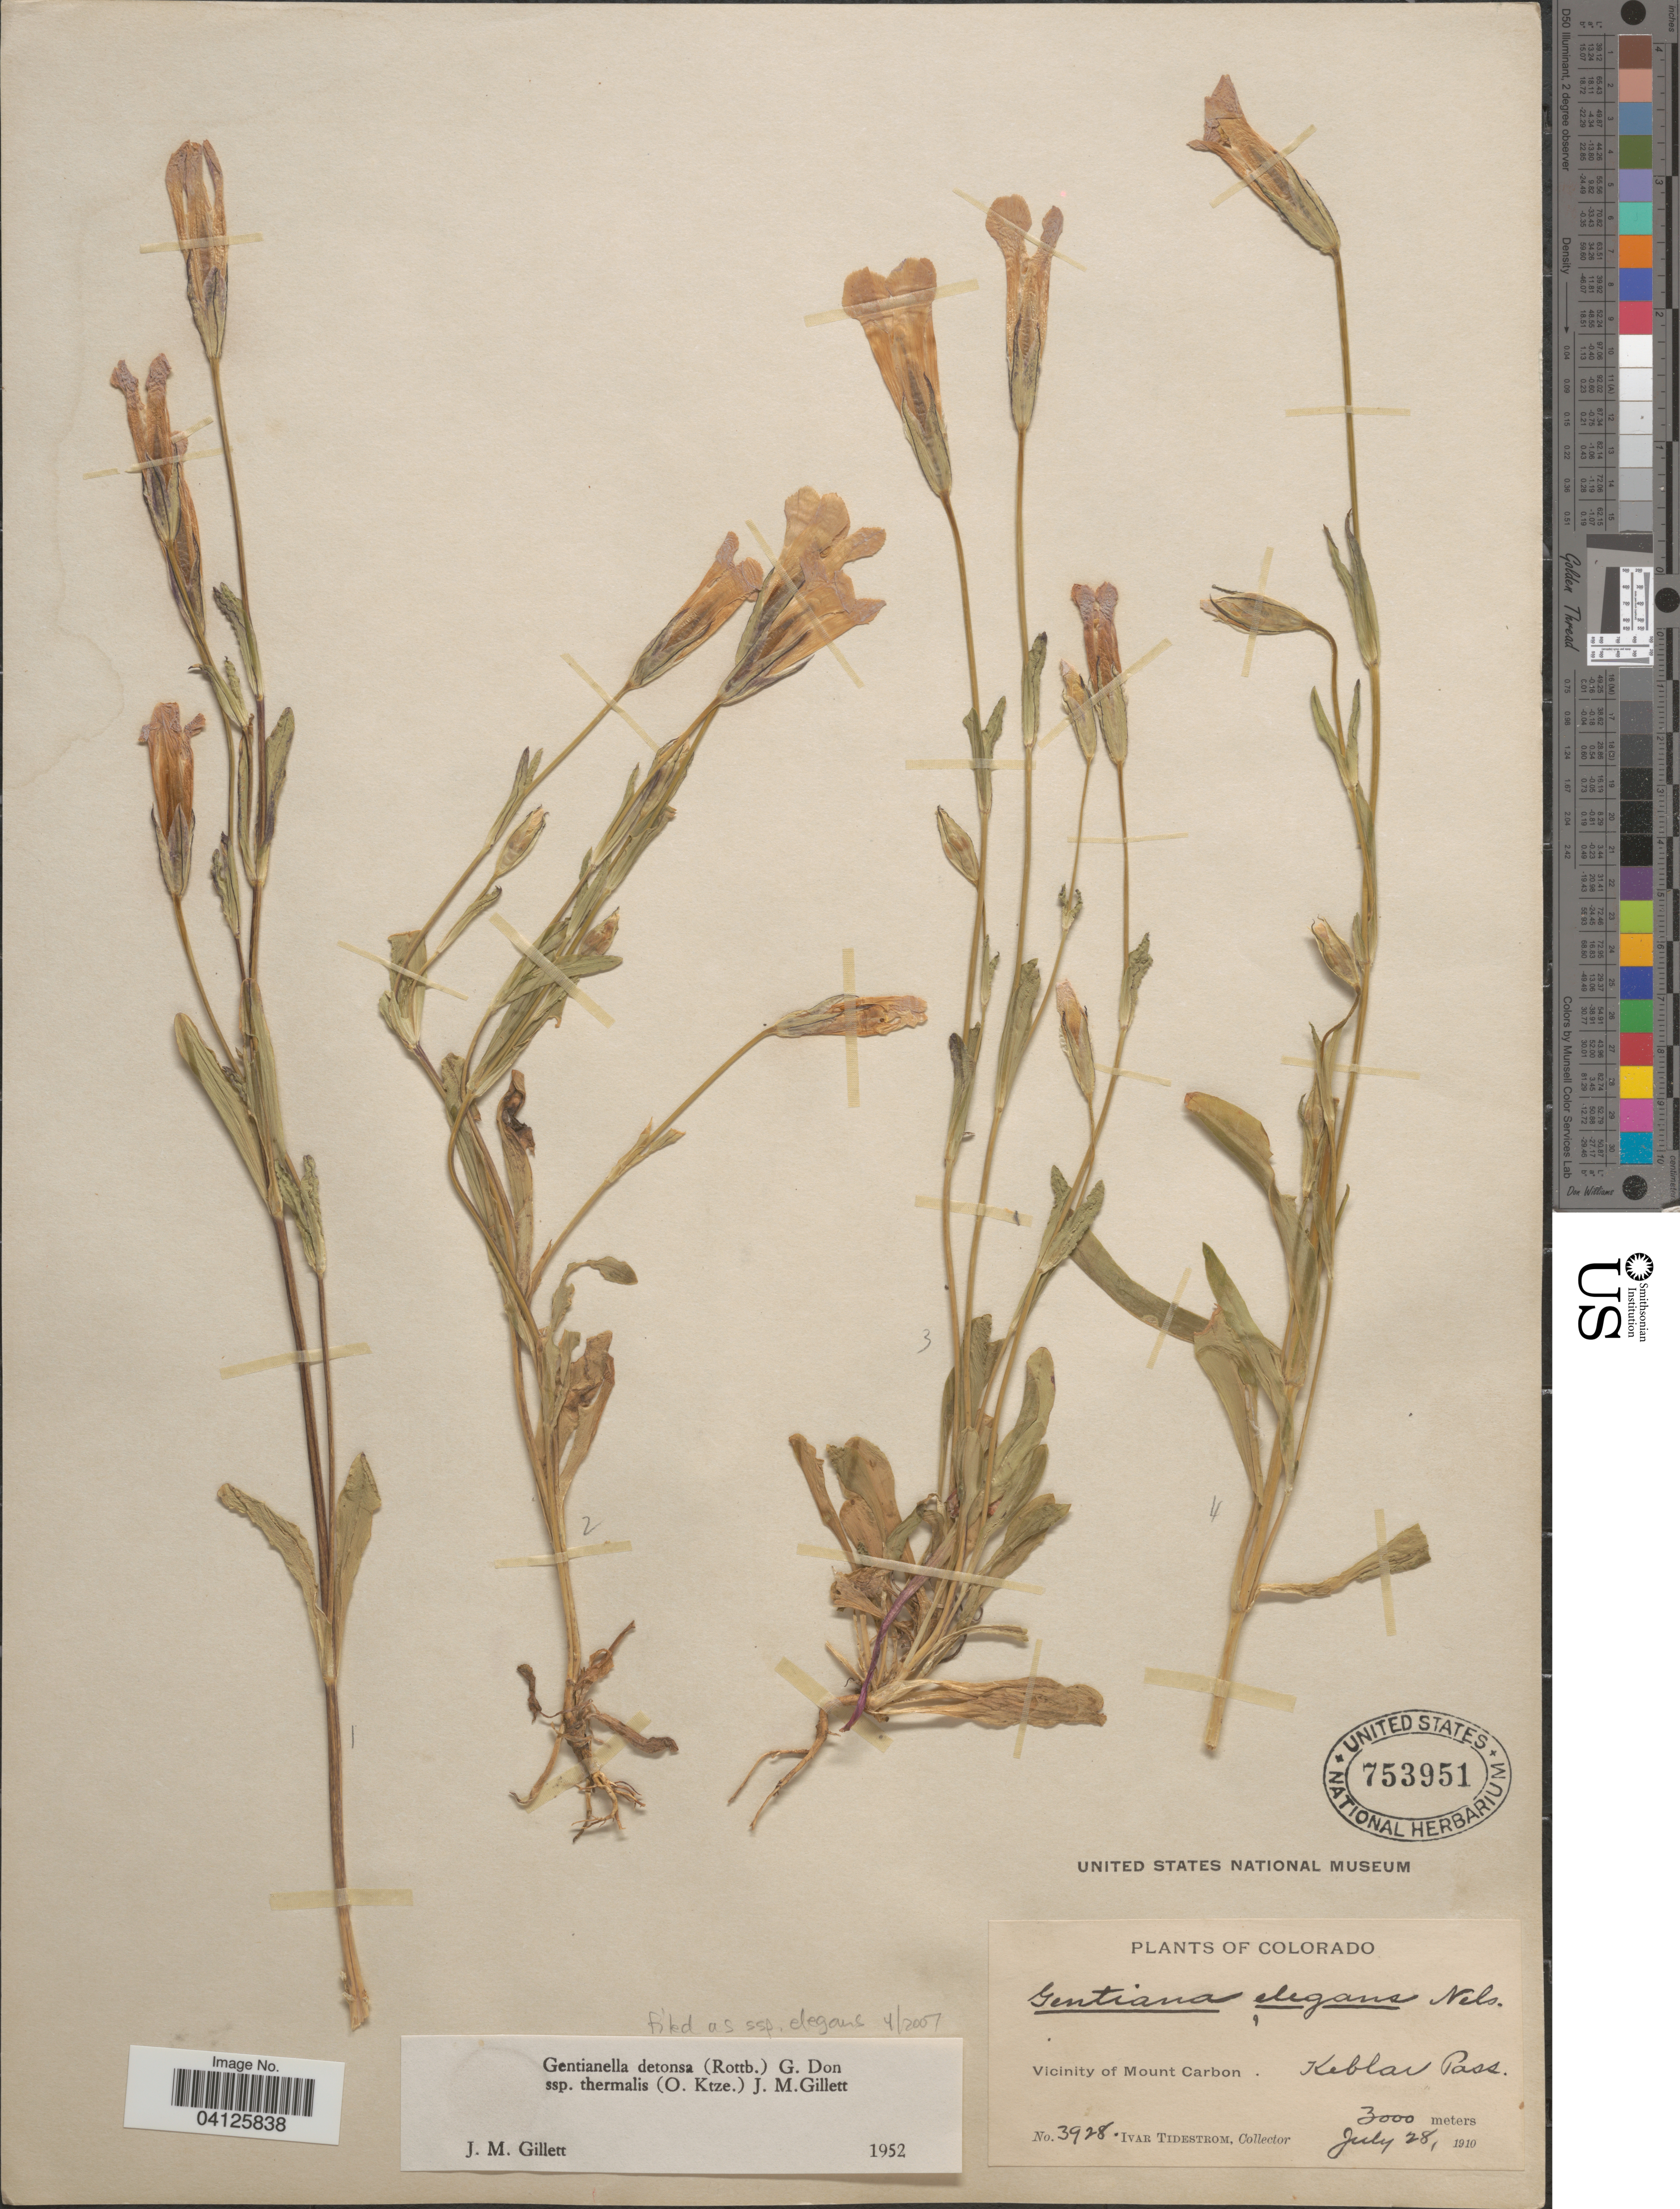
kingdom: Plantae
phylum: Tracheophyta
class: Magnoliopsida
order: Gentianales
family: Gentianaceae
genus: Gentianella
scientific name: Gentianella detonsa subsp. thermalis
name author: (Kuntze) J.M. Gillett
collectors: I. F. Tidestrom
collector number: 3928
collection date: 1910-07-28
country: United States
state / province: Colorado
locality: Vicinity of Mount Carbon. Keblar Pass.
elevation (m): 3000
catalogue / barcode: US 753951